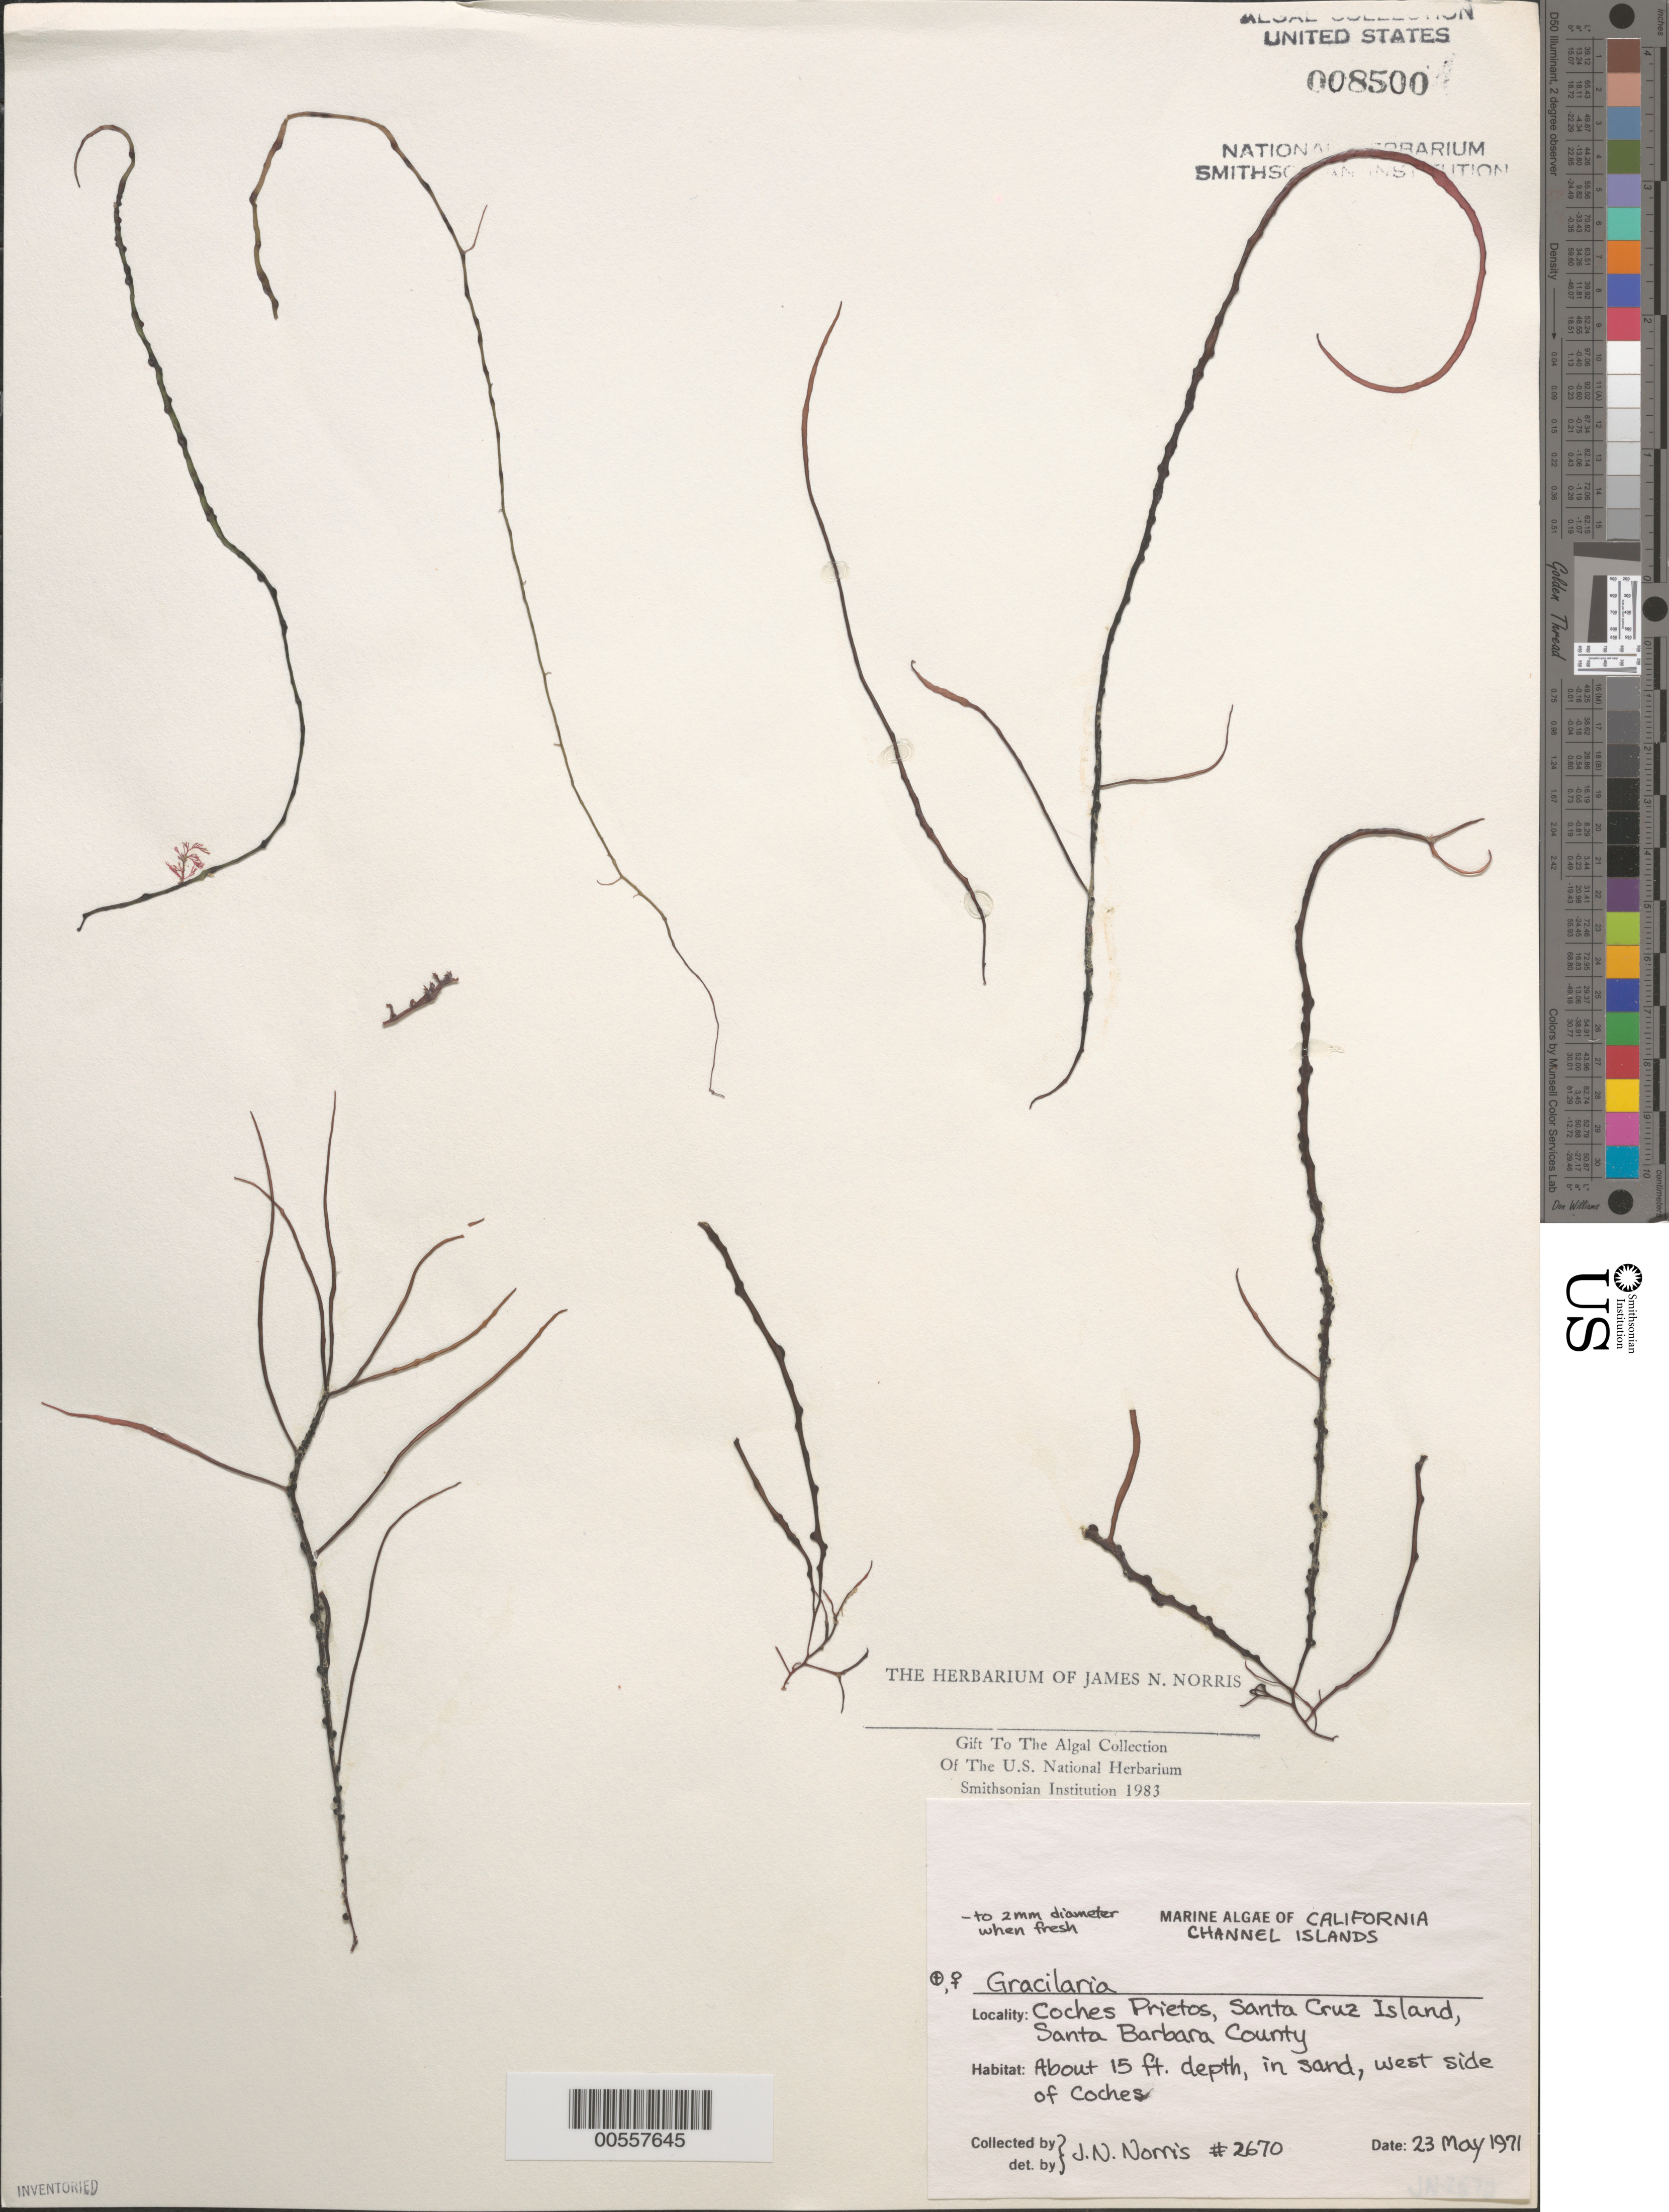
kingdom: Plantae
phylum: Rhodophyta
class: Florideophyceae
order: Gracilariales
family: Gracilariaceae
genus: Gracilaria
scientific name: Gracilaria sp.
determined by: Norris, James N.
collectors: J. N. Norris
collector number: JN-2670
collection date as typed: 23 May 1971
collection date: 1971-05-23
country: United States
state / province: California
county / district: Santa Barbara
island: Santa Cruz Island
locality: Coches Prietos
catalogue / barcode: US 8500